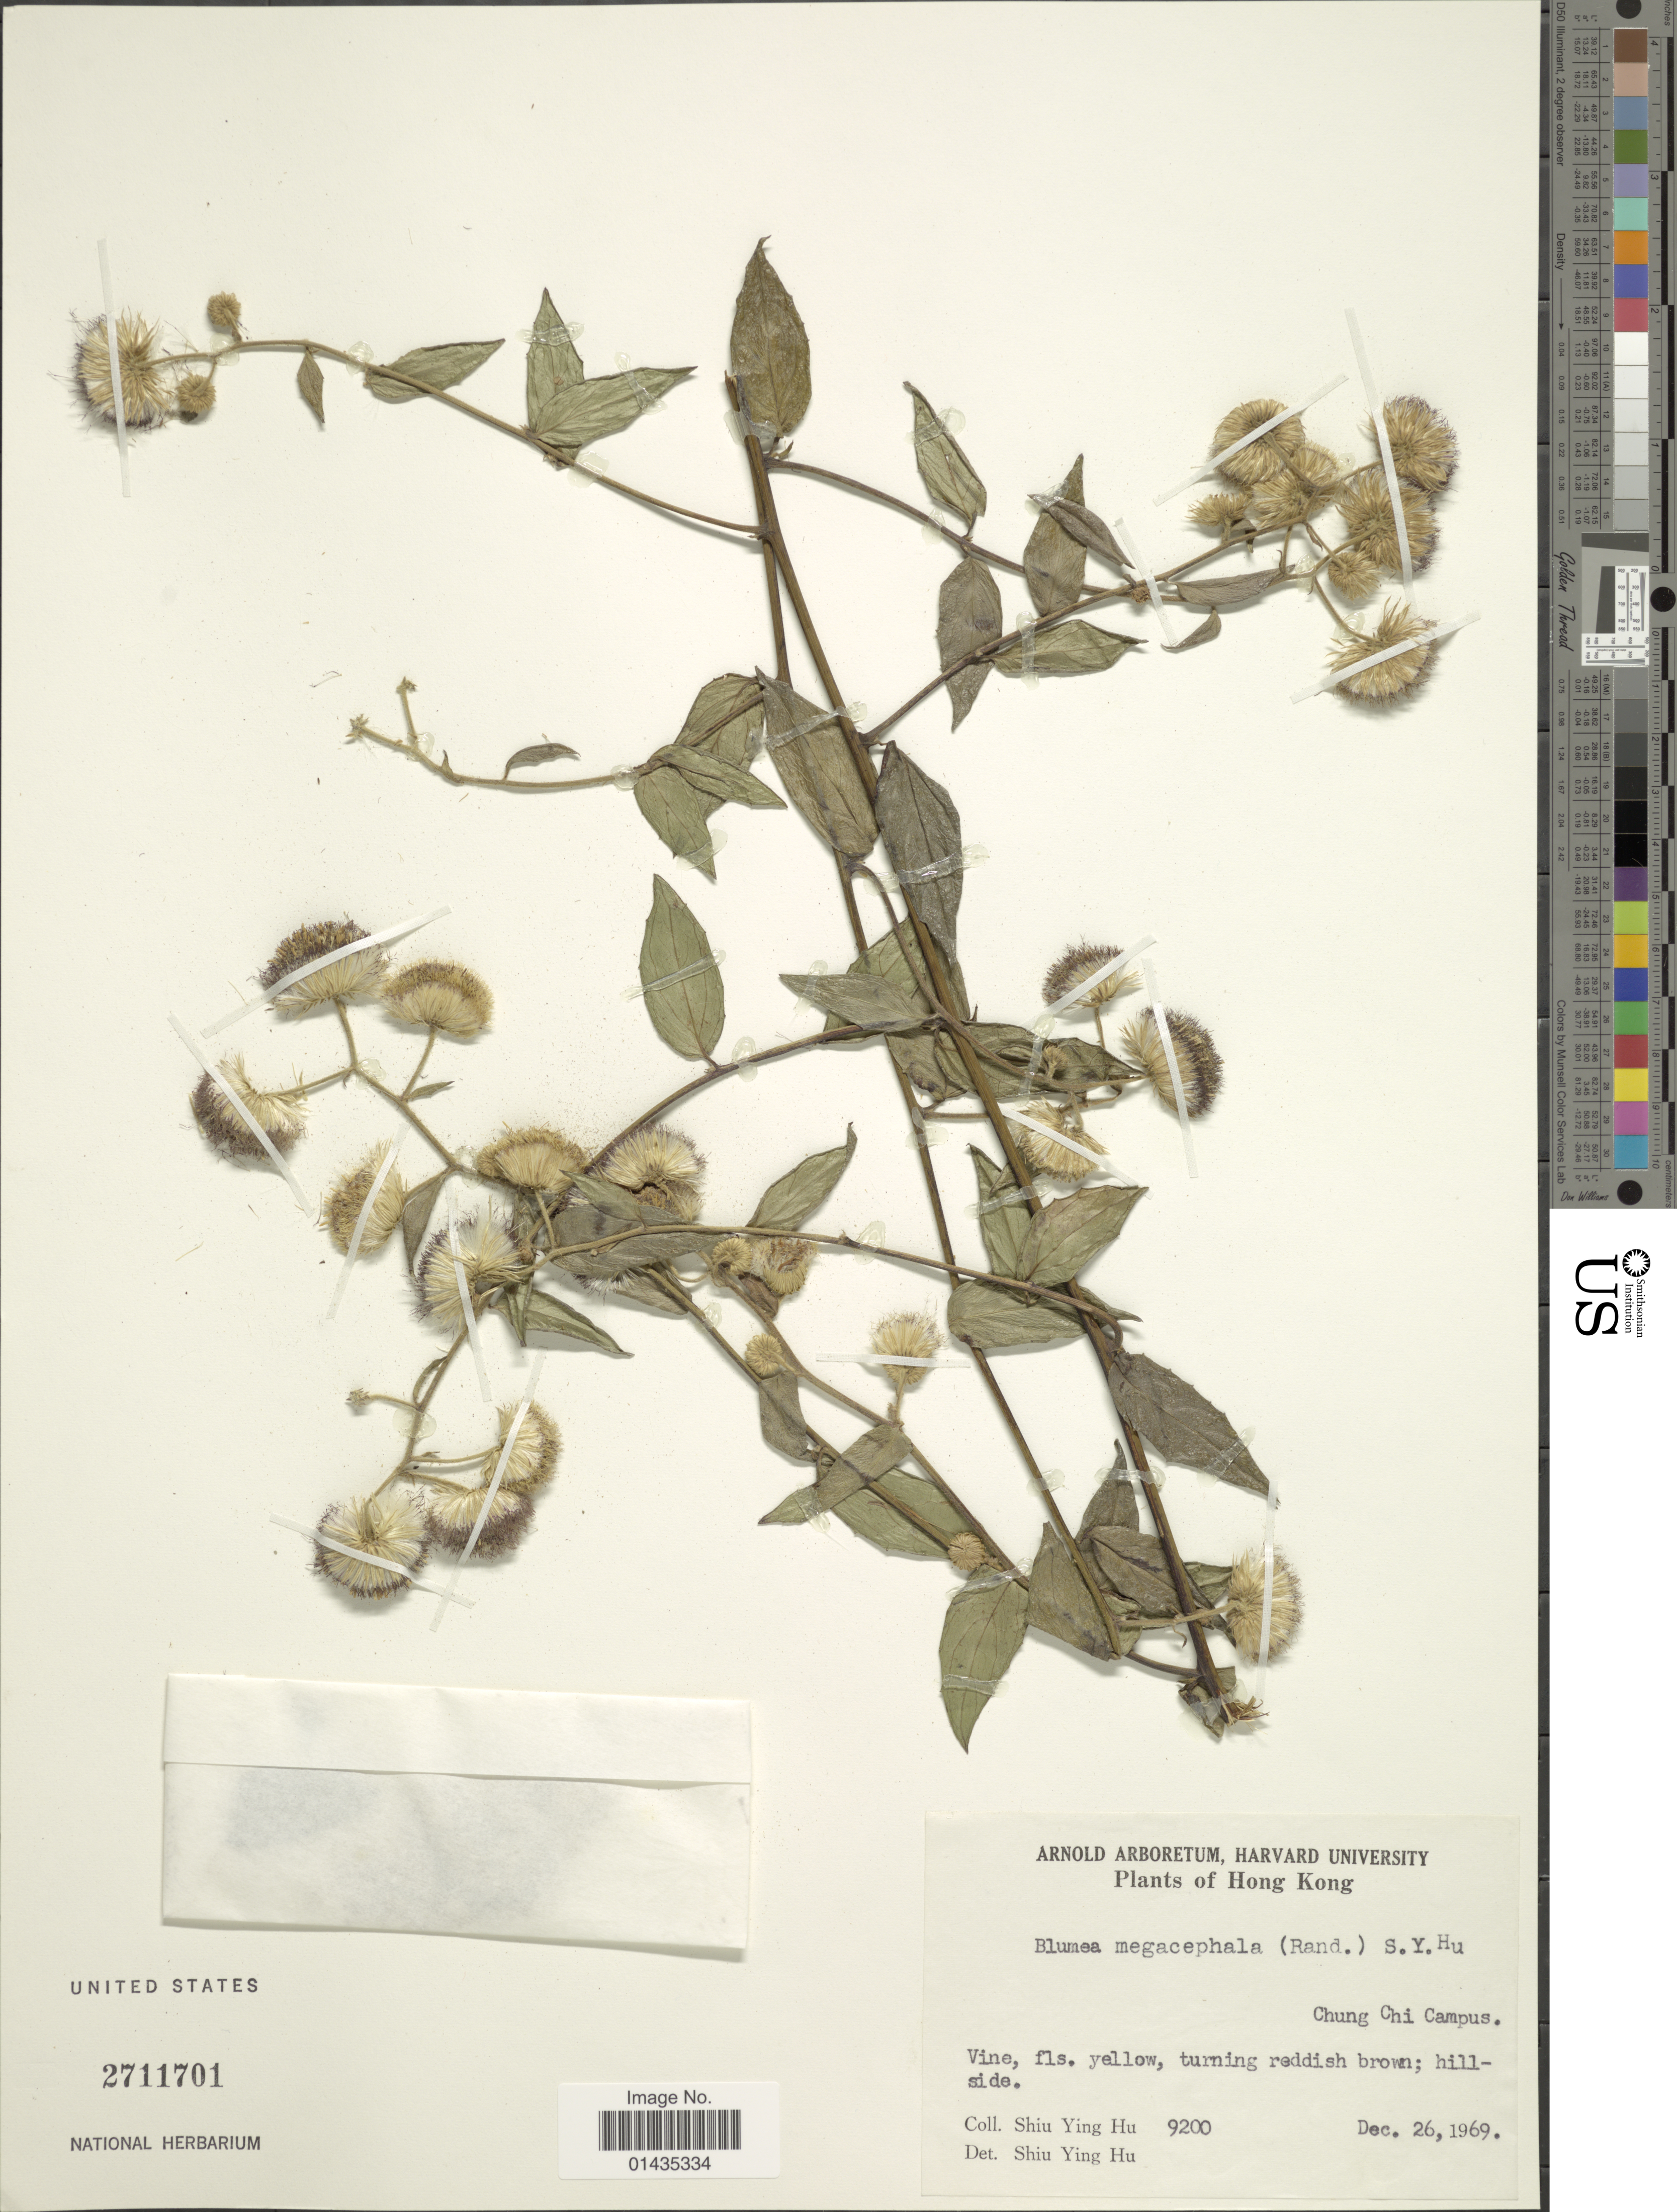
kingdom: Plantae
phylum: Tracheophyta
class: Magnoliopsida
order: Asterales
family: Asteraceae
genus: Blumea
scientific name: Blumea megacephala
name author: (Randeria) C.T. Chang & C.H. Yu ex Y. Ling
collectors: S. Y. Hu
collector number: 9200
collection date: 1969-12-26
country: China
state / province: Hong Kong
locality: Chung Chi Campus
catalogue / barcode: US 2711701